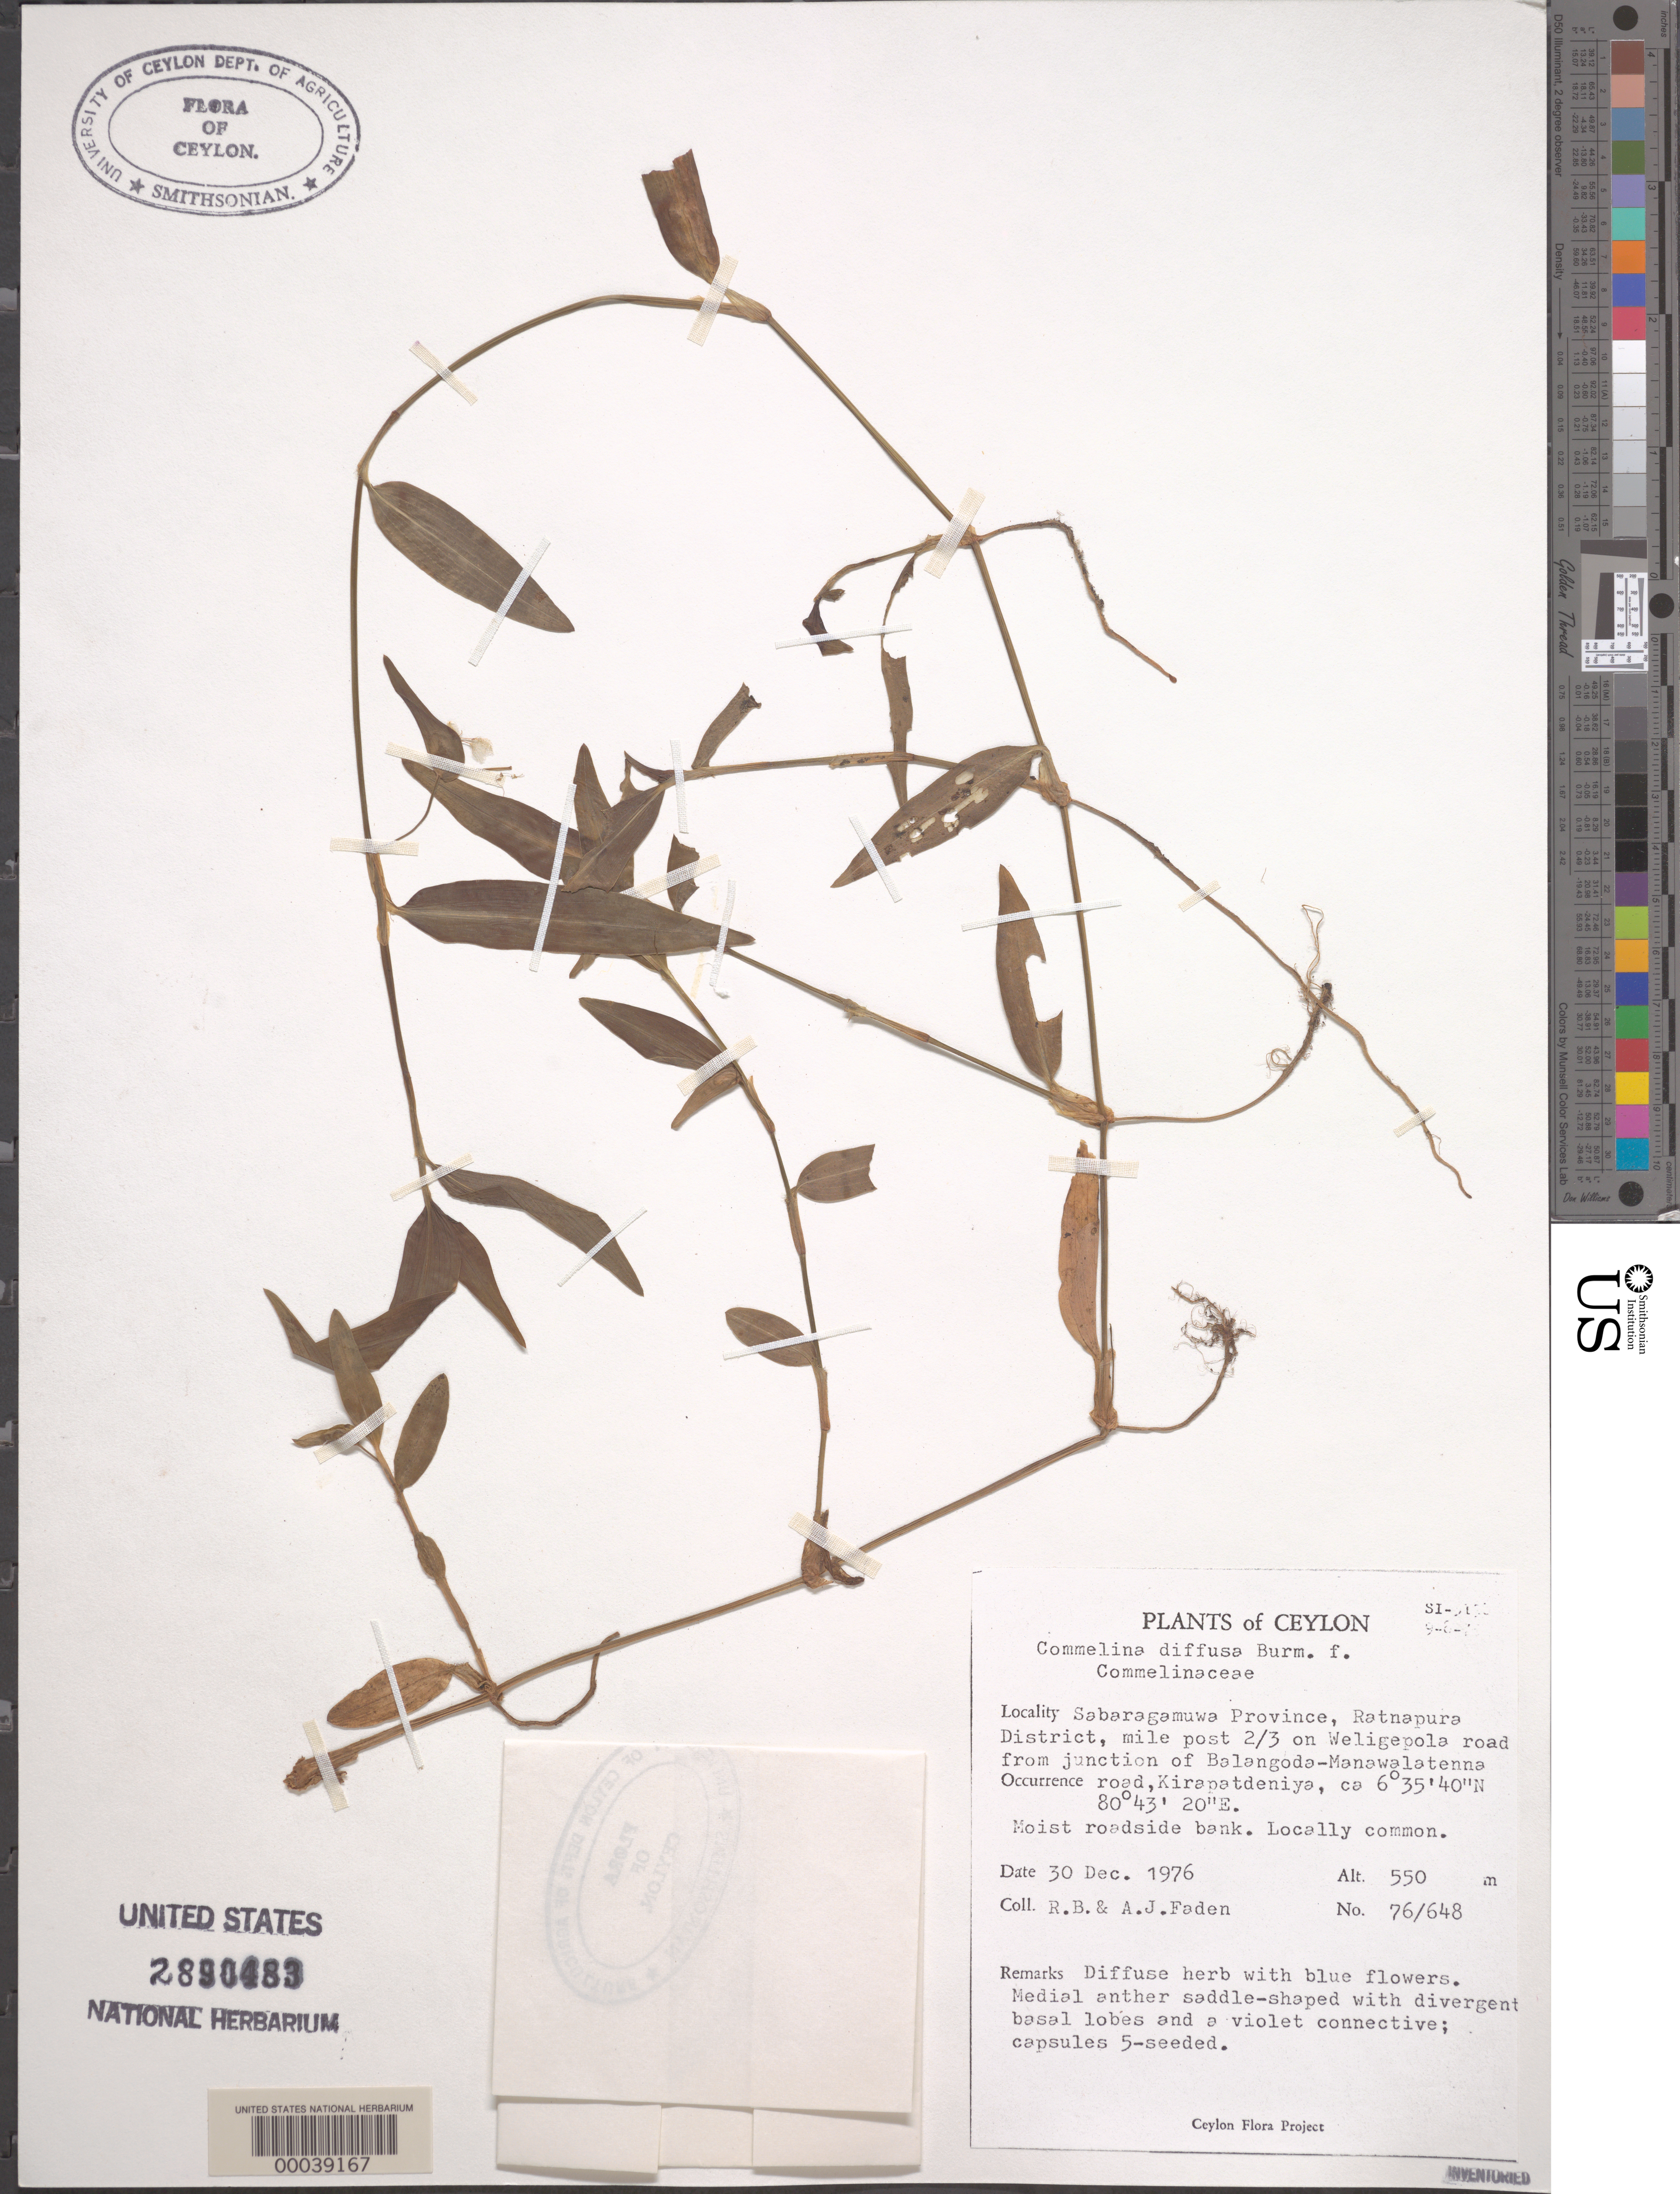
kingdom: Plantae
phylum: Tracheophyta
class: Liliopsida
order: Commelinales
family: Commelinaceae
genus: Commelina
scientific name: Commelina diffusa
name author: Burm. f.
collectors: R. B. Faden & A. J. Faden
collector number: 76/648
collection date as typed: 30 Dec 1976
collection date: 1976-12-30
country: Sri Lanka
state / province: Sabaragamuwa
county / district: Ratnapura Dist.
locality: Kirapatdeniya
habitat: Moist soil; roadside bank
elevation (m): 550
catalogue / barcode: US 2890483